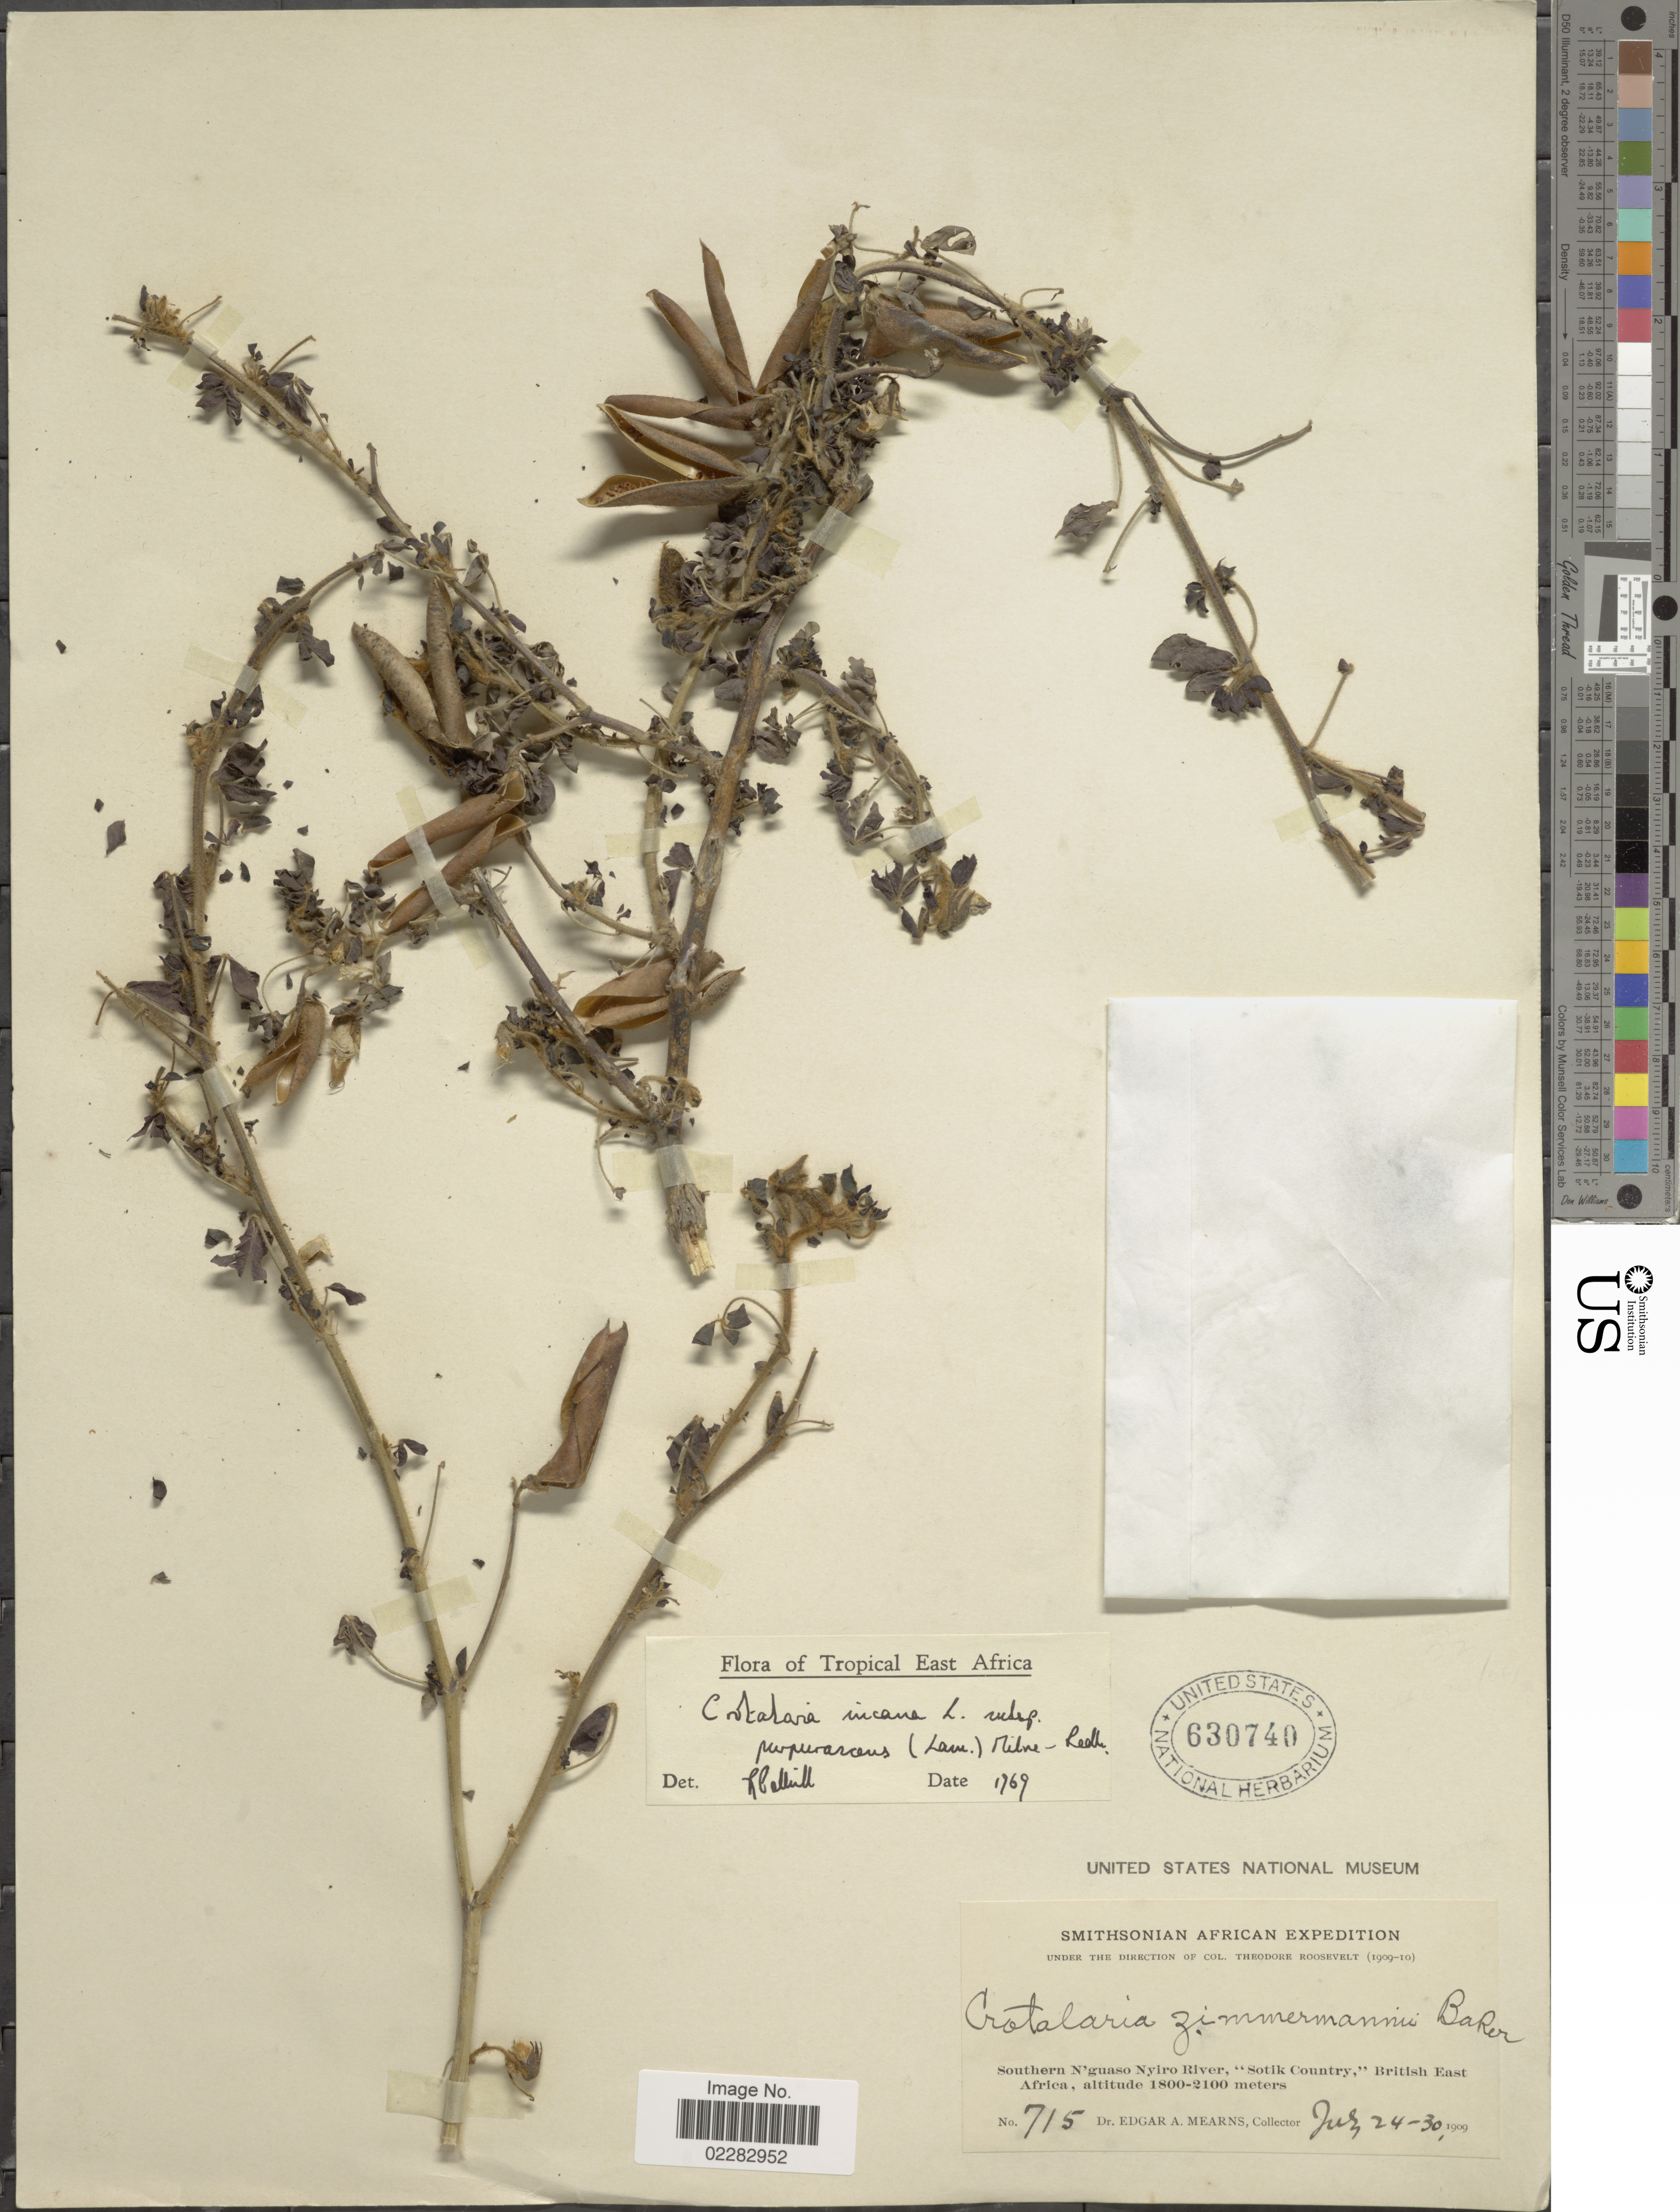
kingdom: Plantae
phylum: Tracheophyta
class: Magnoliopsida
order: Fabales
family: Fabaceae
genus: Crotalaria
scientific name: Crotalaria incana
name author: L.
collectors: E. A. Mearns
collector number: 715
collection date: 1909-07-24/1909-07-30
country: Kenya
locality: Southern N'guaso Nyiro River, "Sotik Country,"British East Africa.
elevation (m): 1800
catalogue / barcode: US 630740